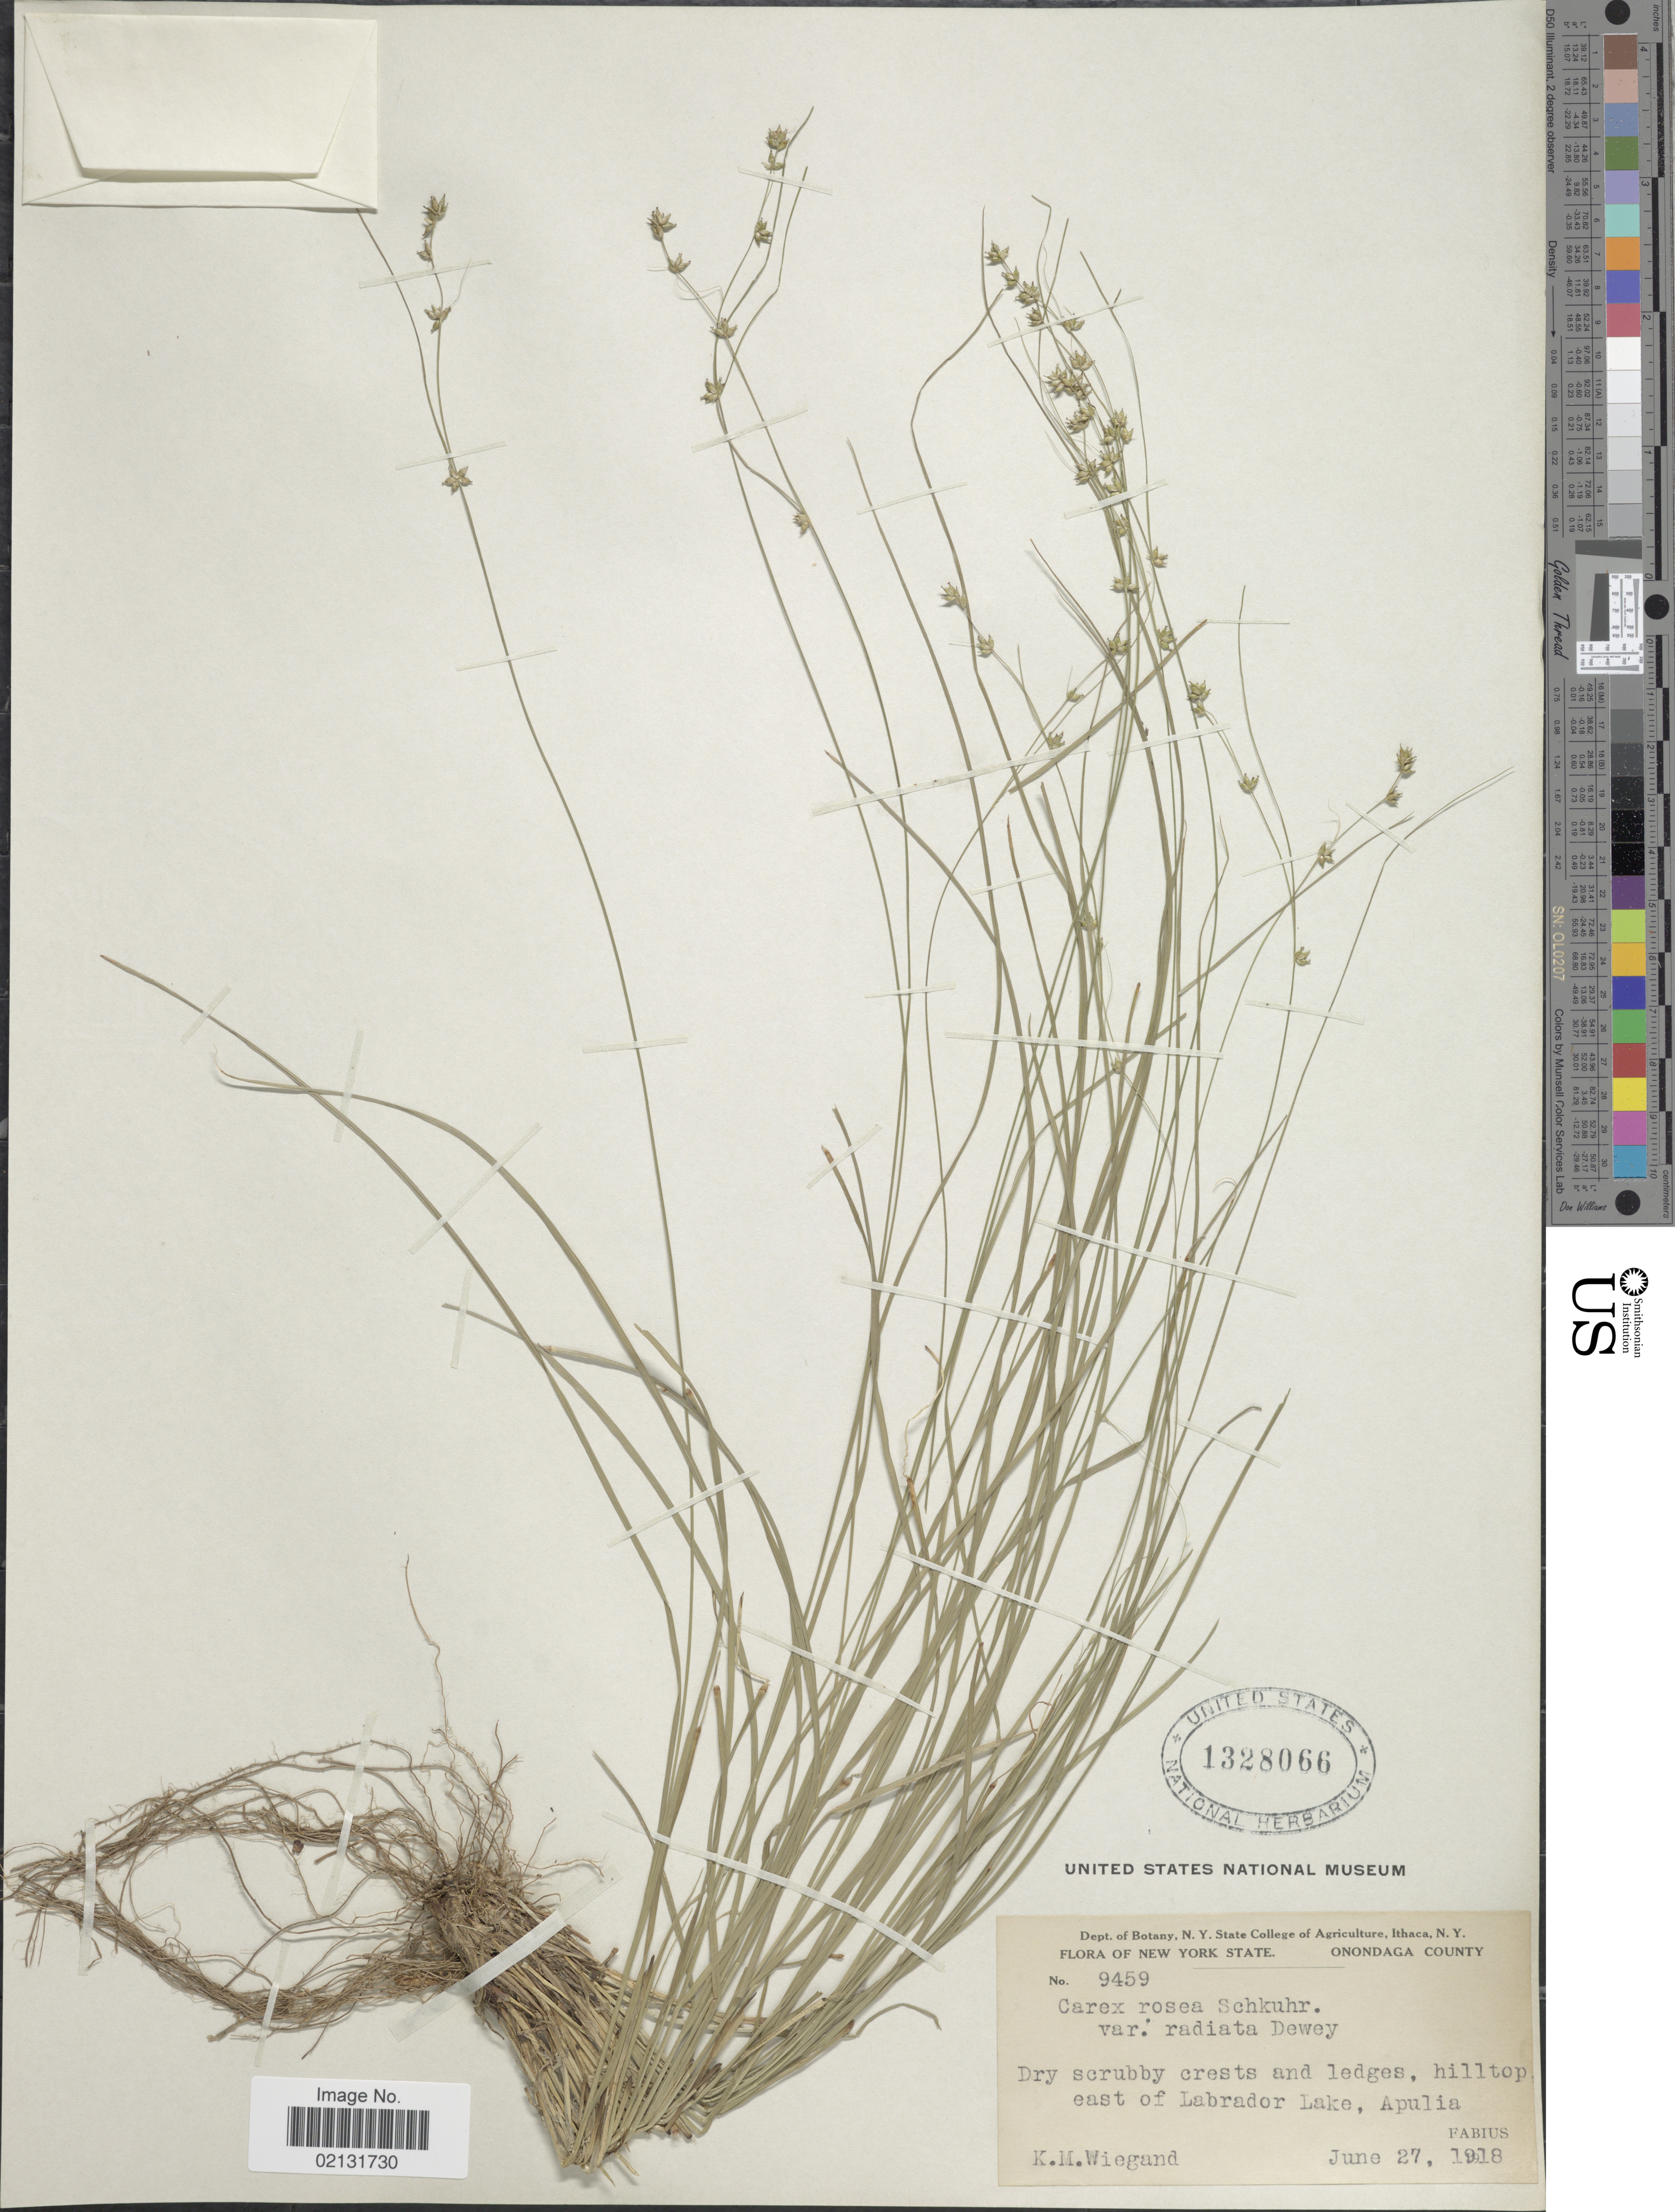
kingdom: Plantae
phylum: Tracheophyta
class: Liliopsida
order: Poales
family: Cyperaceae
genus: Carex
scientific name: Carex rosea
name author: Willd.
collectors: K. M. Wiegand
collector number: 9459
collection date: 1918-06-27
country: United States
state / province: New York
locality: Onondaga County, hilltop east of Labrador Lake, Apulia, Fabius.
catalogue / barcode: US 1328066